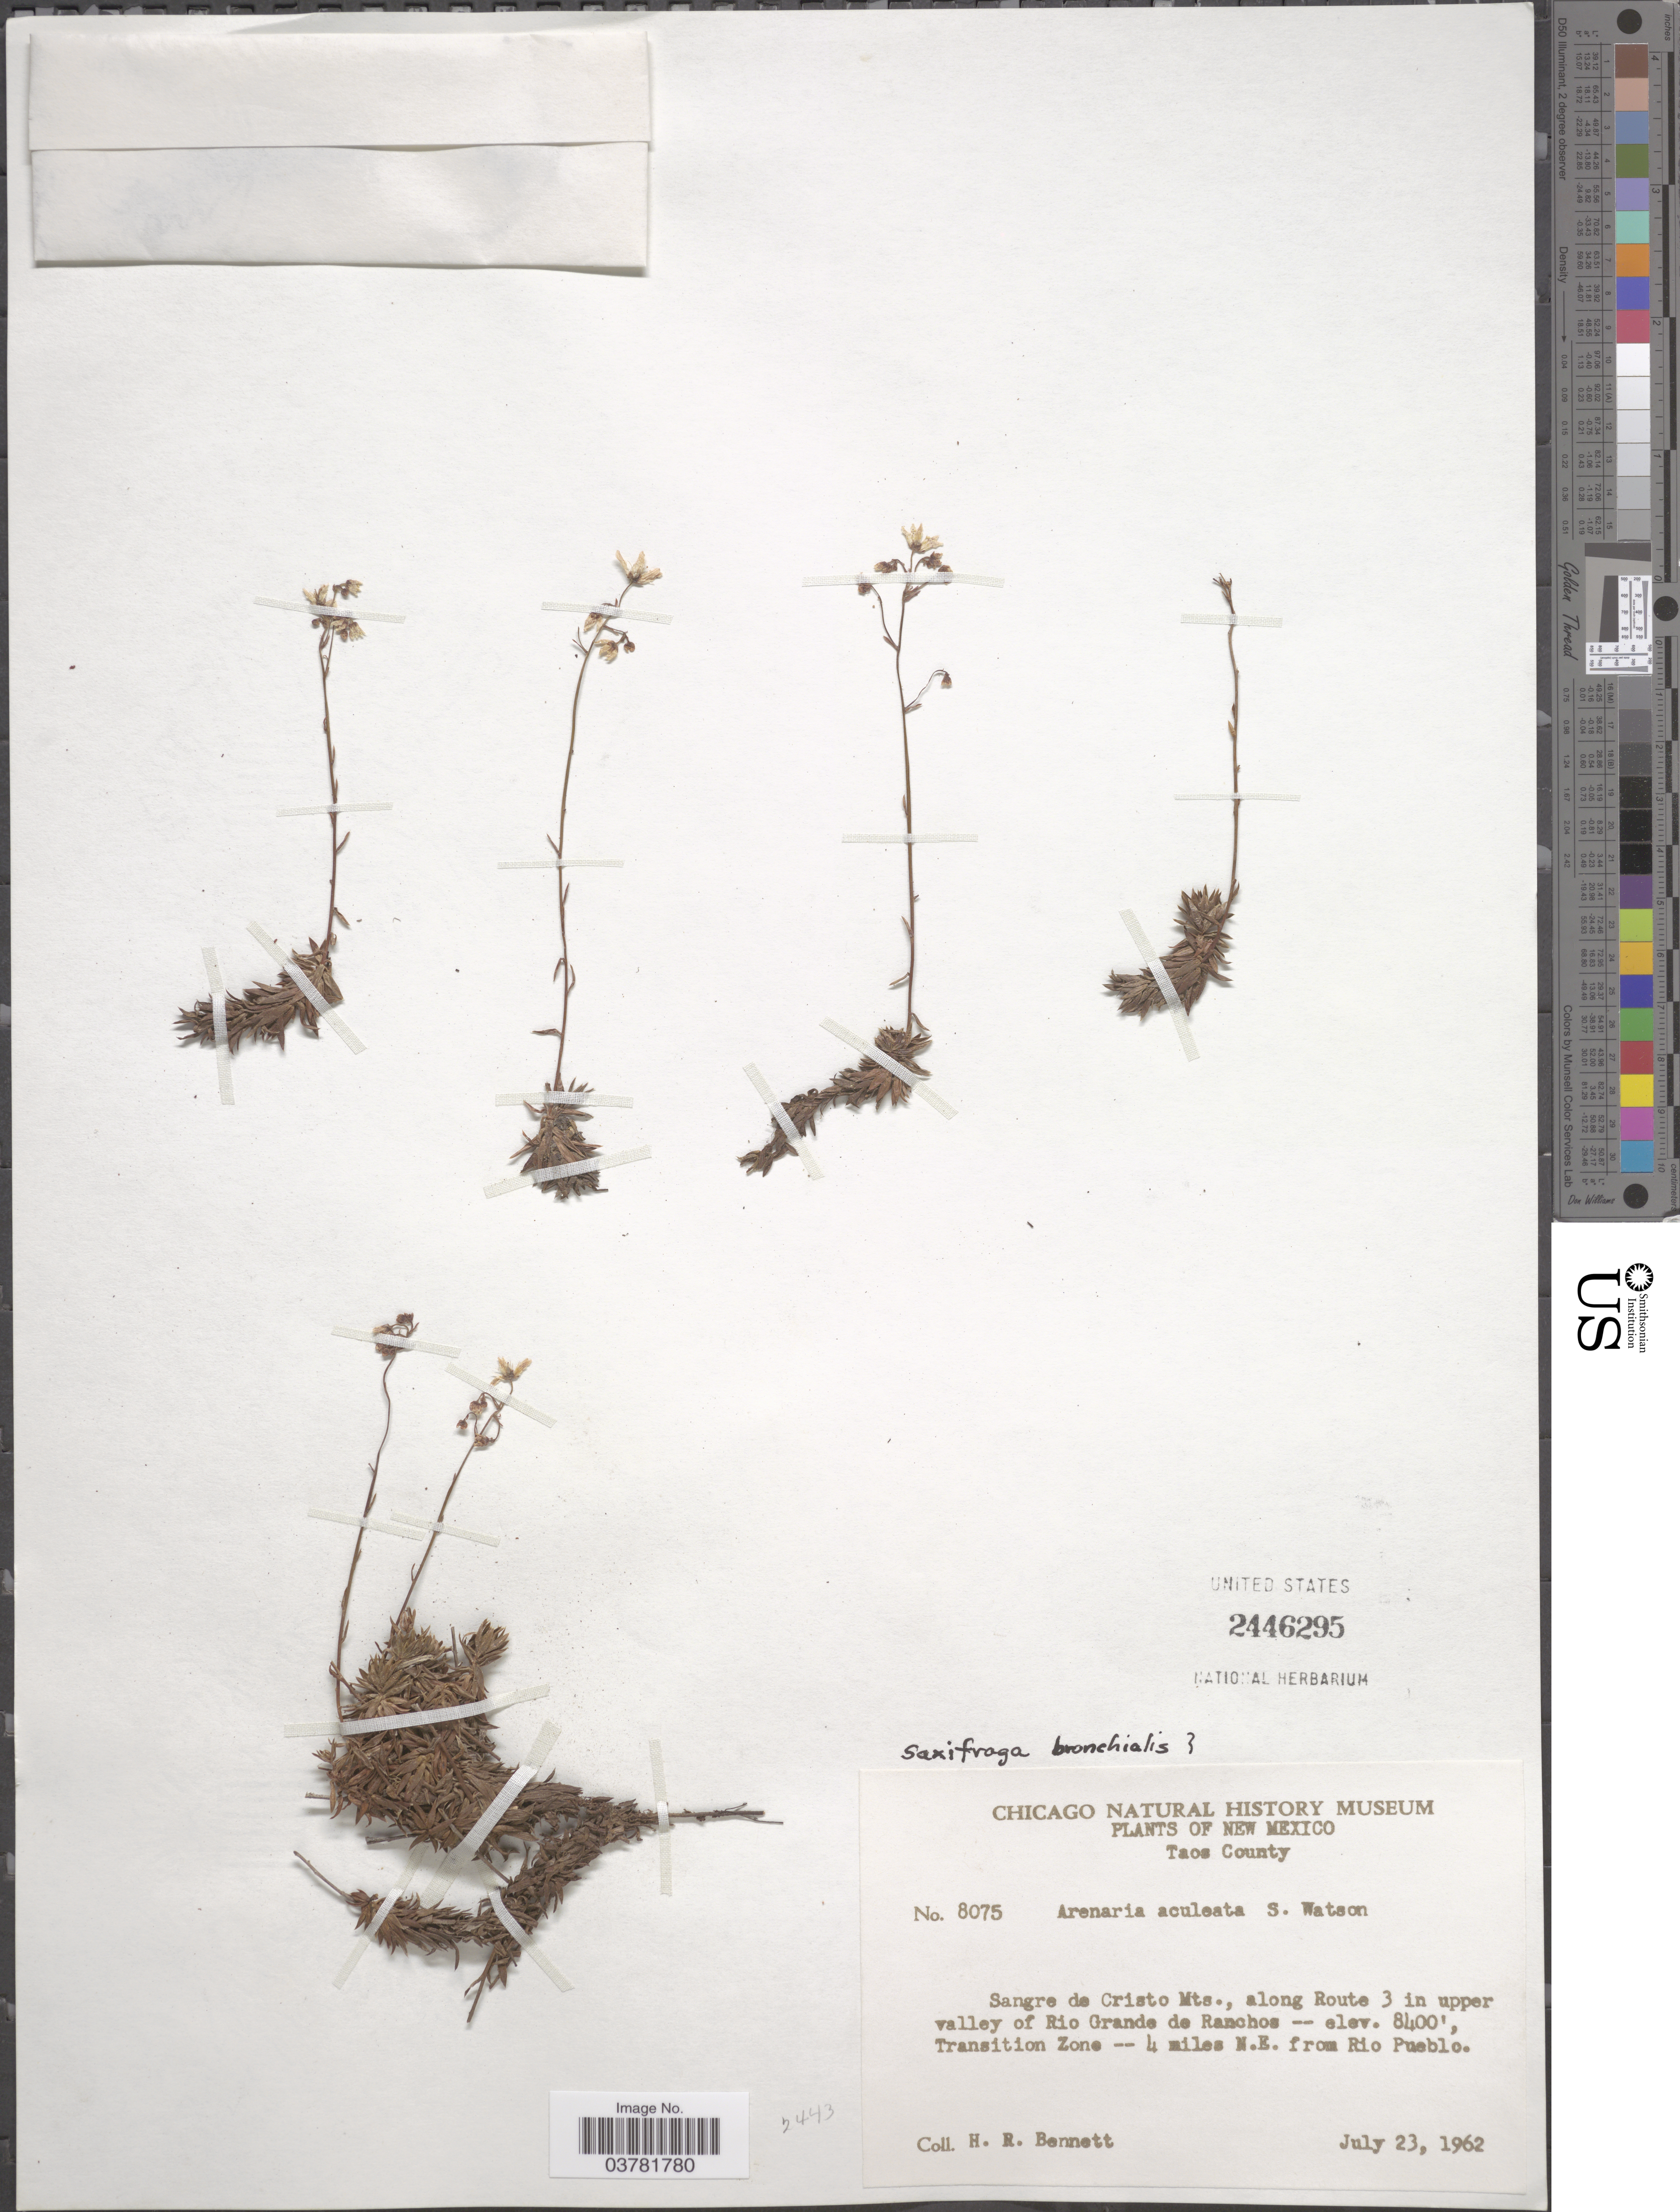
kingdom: Plantae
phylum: Tracheophyta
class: Magnoliopsida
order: Saxifragales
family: Saxifragaceae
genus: Saxifraga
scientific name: Saxifraga sp.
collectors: H. R. Bennett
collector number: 8075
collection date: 1962-07-23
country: United States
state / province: New Mexico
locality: Taos County. Sangre de Cristo Mts., along Route 3 in upper valley of Rio Grande de Ranchos, Transition Zone -- 4 miles N.E. from Rio Pueblo.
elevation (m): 2560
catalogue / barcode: US 2446295